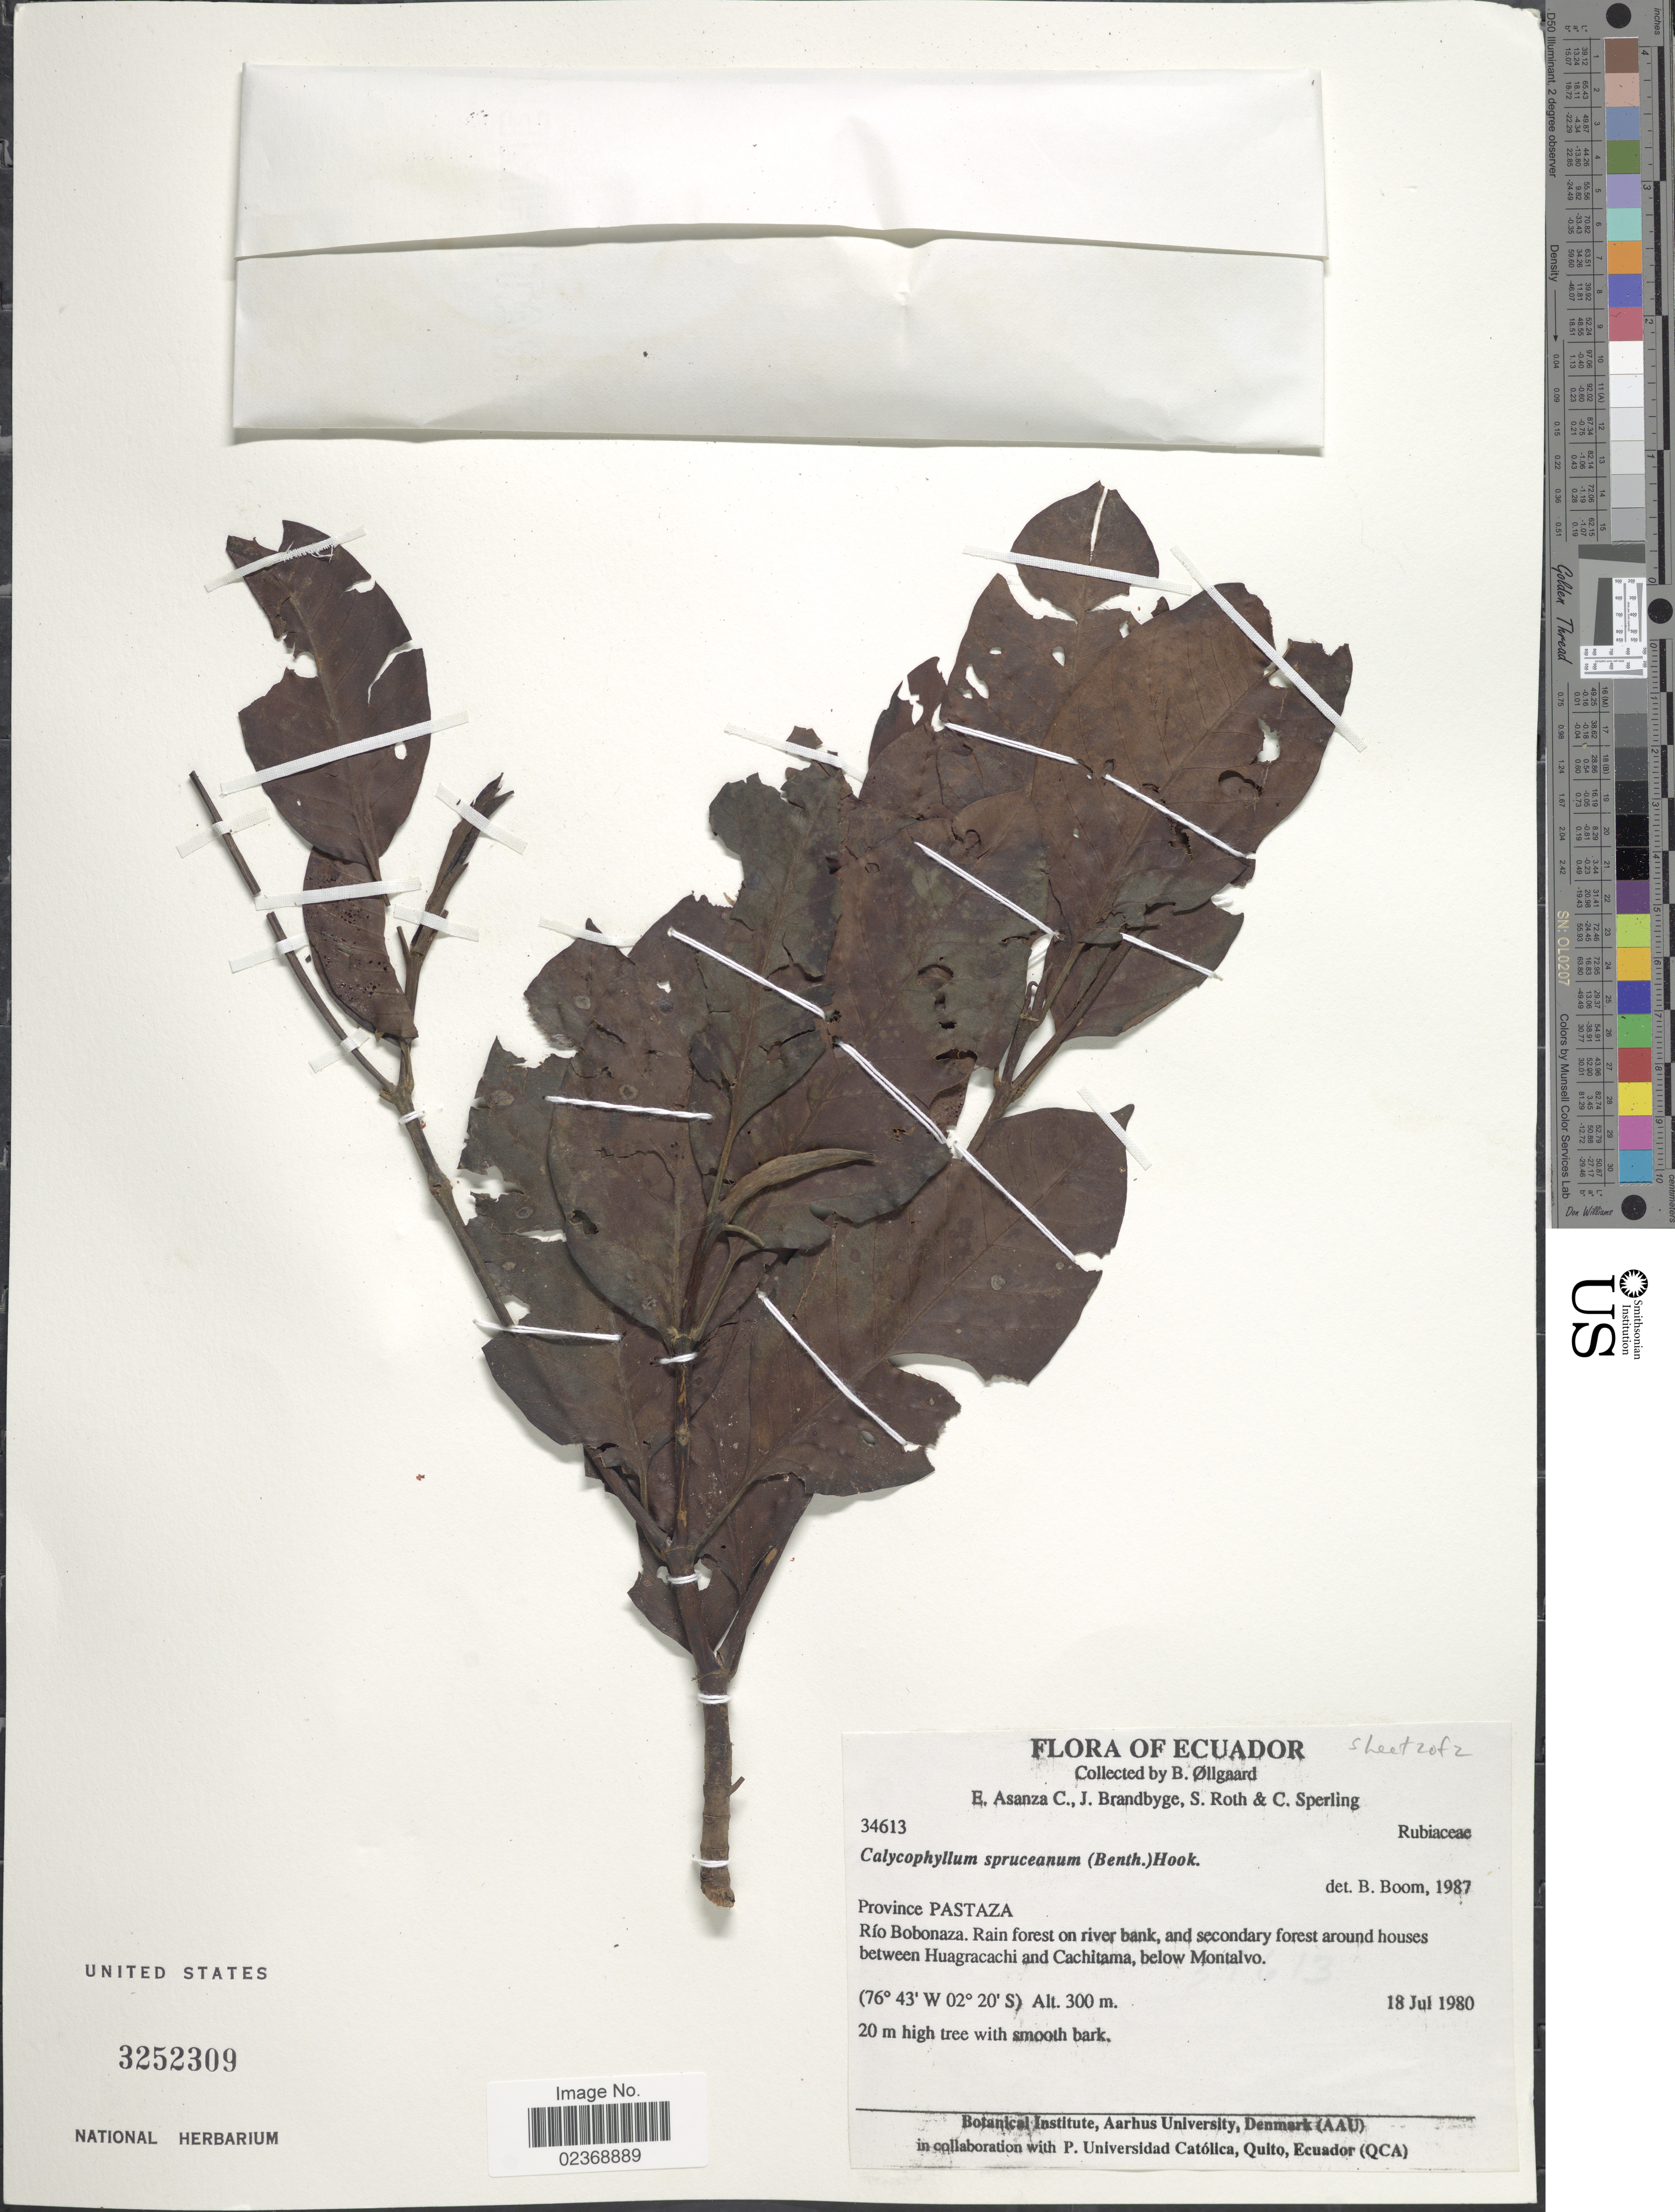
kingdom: Plantae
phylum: Tracheophyta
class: Magnoliopsida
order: Gentianales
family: Rubiaceae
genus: Calycophyllum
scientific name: Calycophyllum spruceanum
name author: (Benth.) Hook. f. ex K. Schum.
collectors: B. Øllgaard, E. Asanza C., J. Brandbyge, S. Roth & C. Sperling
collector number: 34613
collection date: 1980-07-18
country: Ecuador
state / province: Pastaza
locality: Rio Bobonaza. Rain forest on river bank,and secondary forest around houses between Huagracachi and Cachitama, below Montalvo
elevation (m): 300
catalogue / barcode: US 3252309